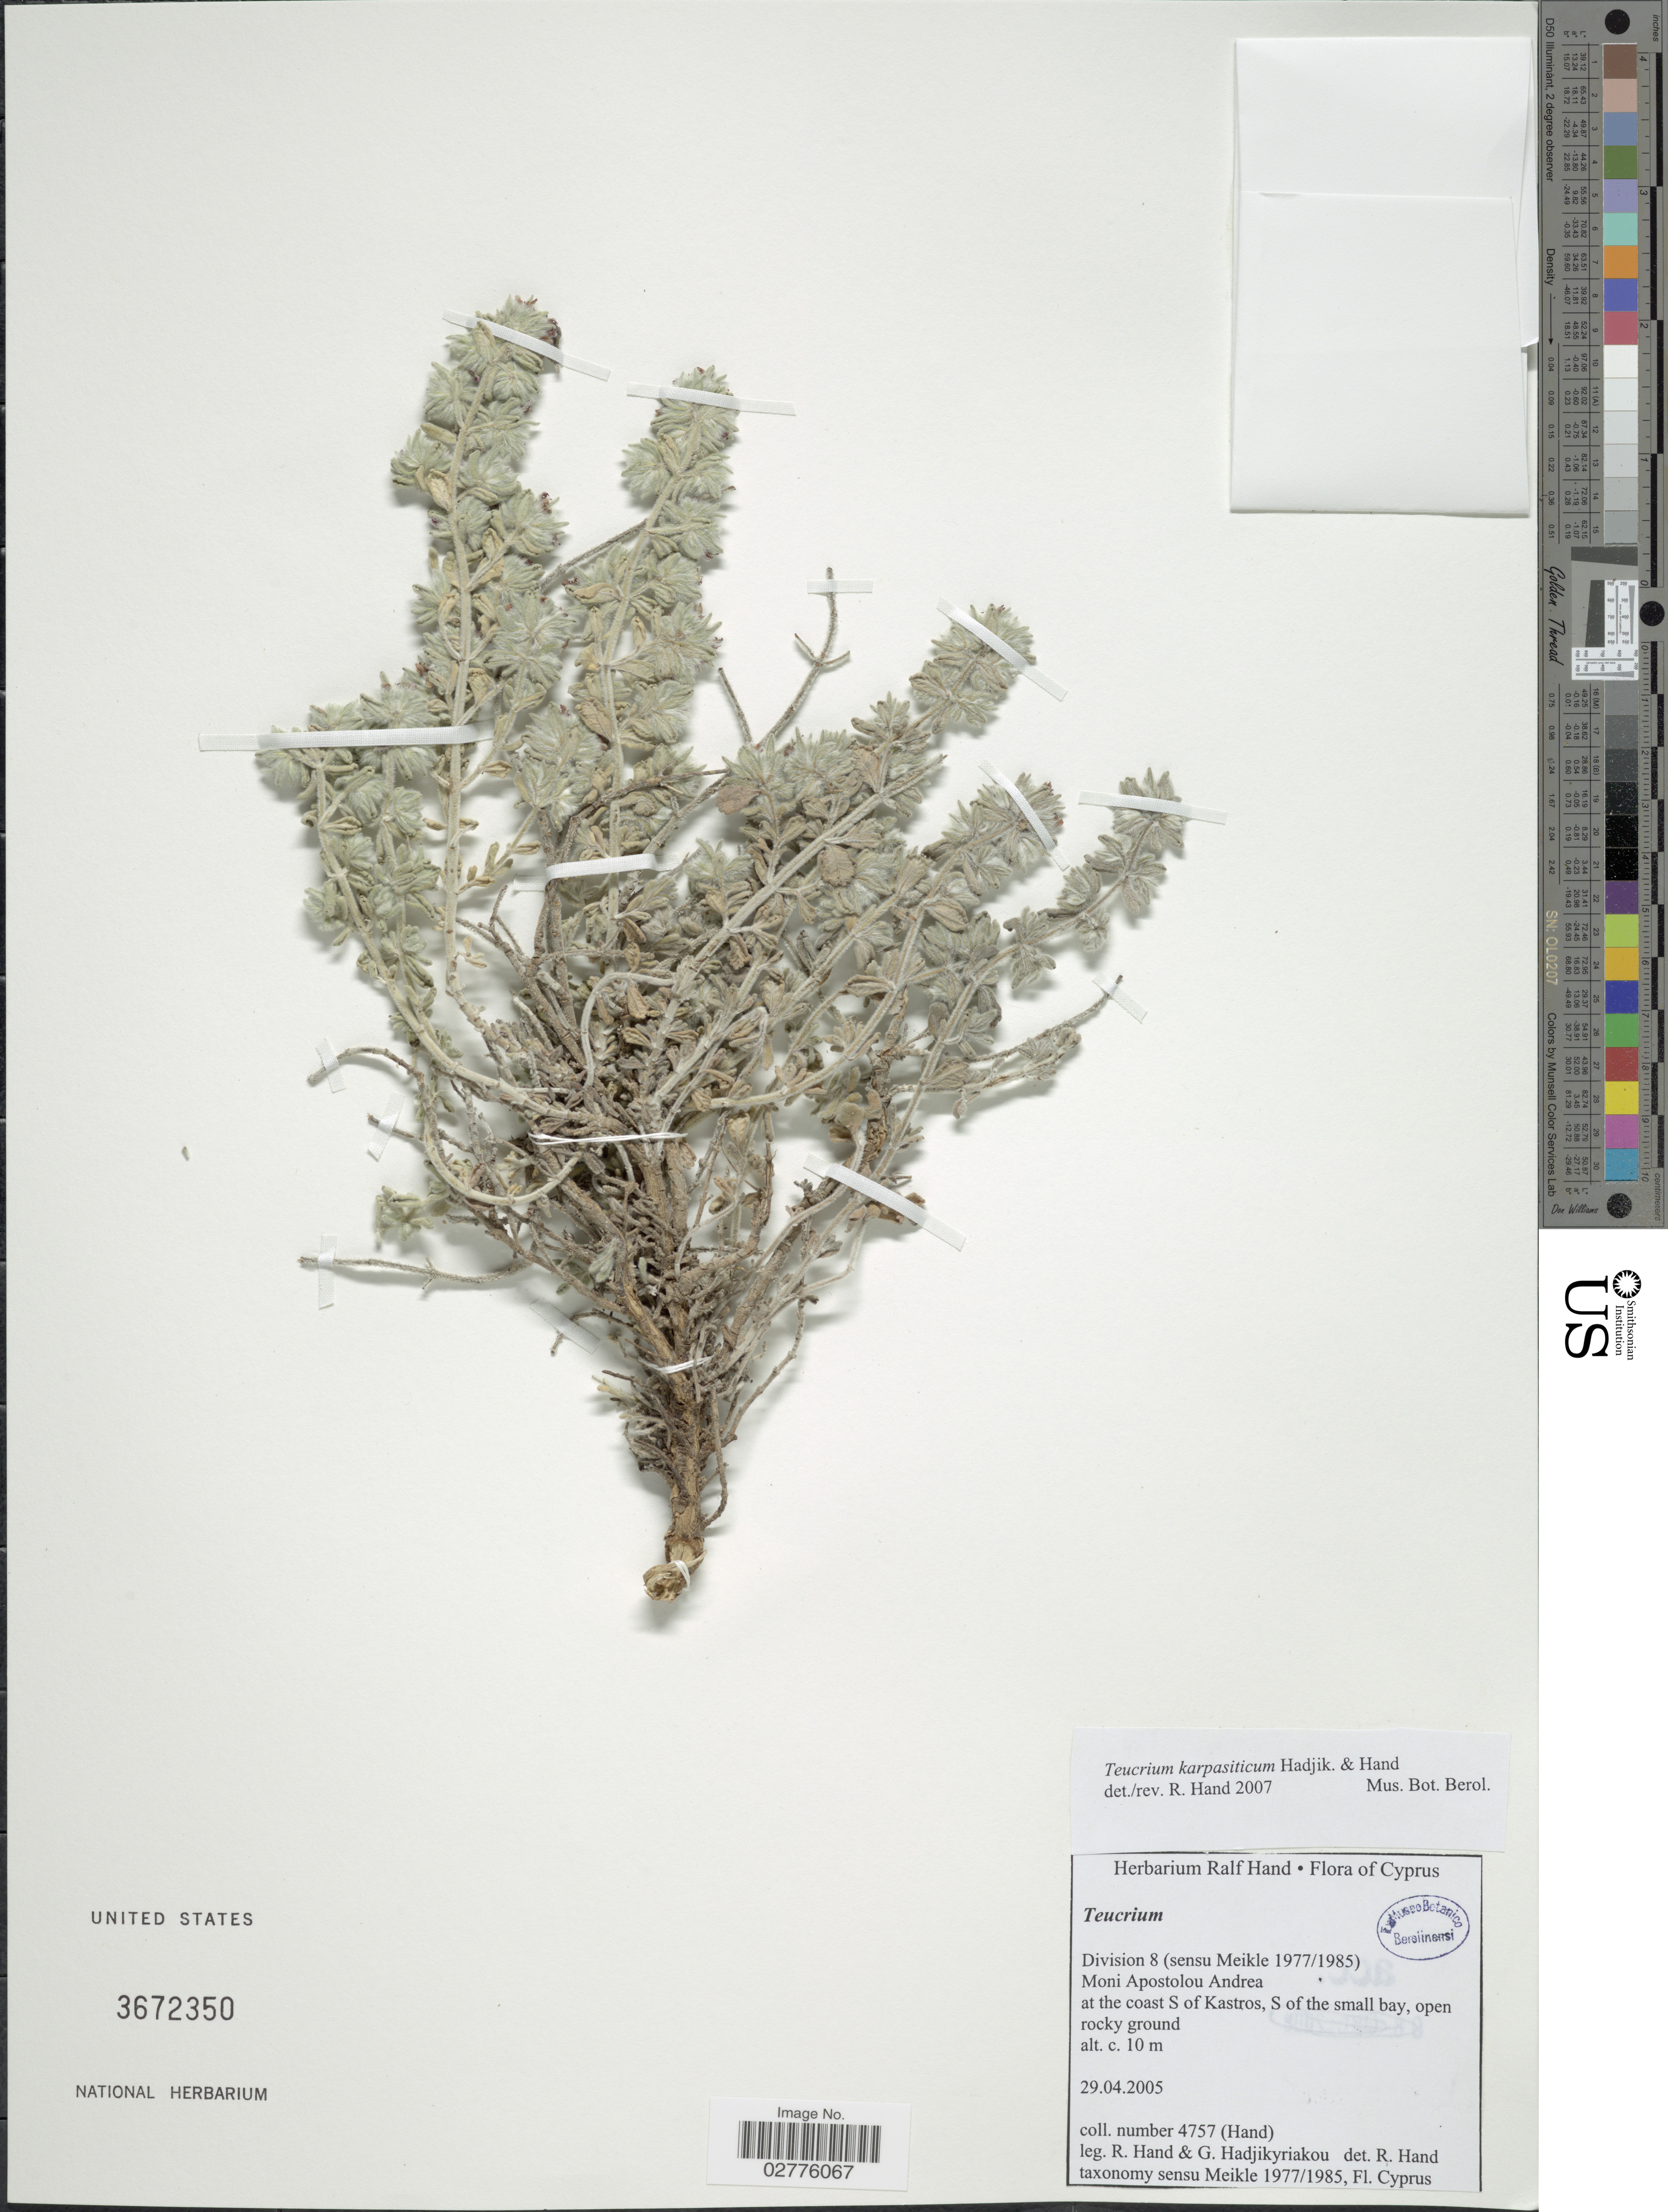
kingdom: Plantae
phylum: Tracheophyta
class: Magnoliopsida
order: Lamiales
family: Lamiaceae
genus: Teucrium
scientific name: Teucrium karpasiticum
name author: Hadjik. & Hand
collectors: R. Hand & G. Hadjikyriakou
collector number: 4757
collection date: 2005-04-29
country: Cyprus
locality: Division 8, Moni Apostolou Andrea, at the coast S of Kastros, S of the small bay.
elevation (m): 10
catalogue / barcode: US 3672350